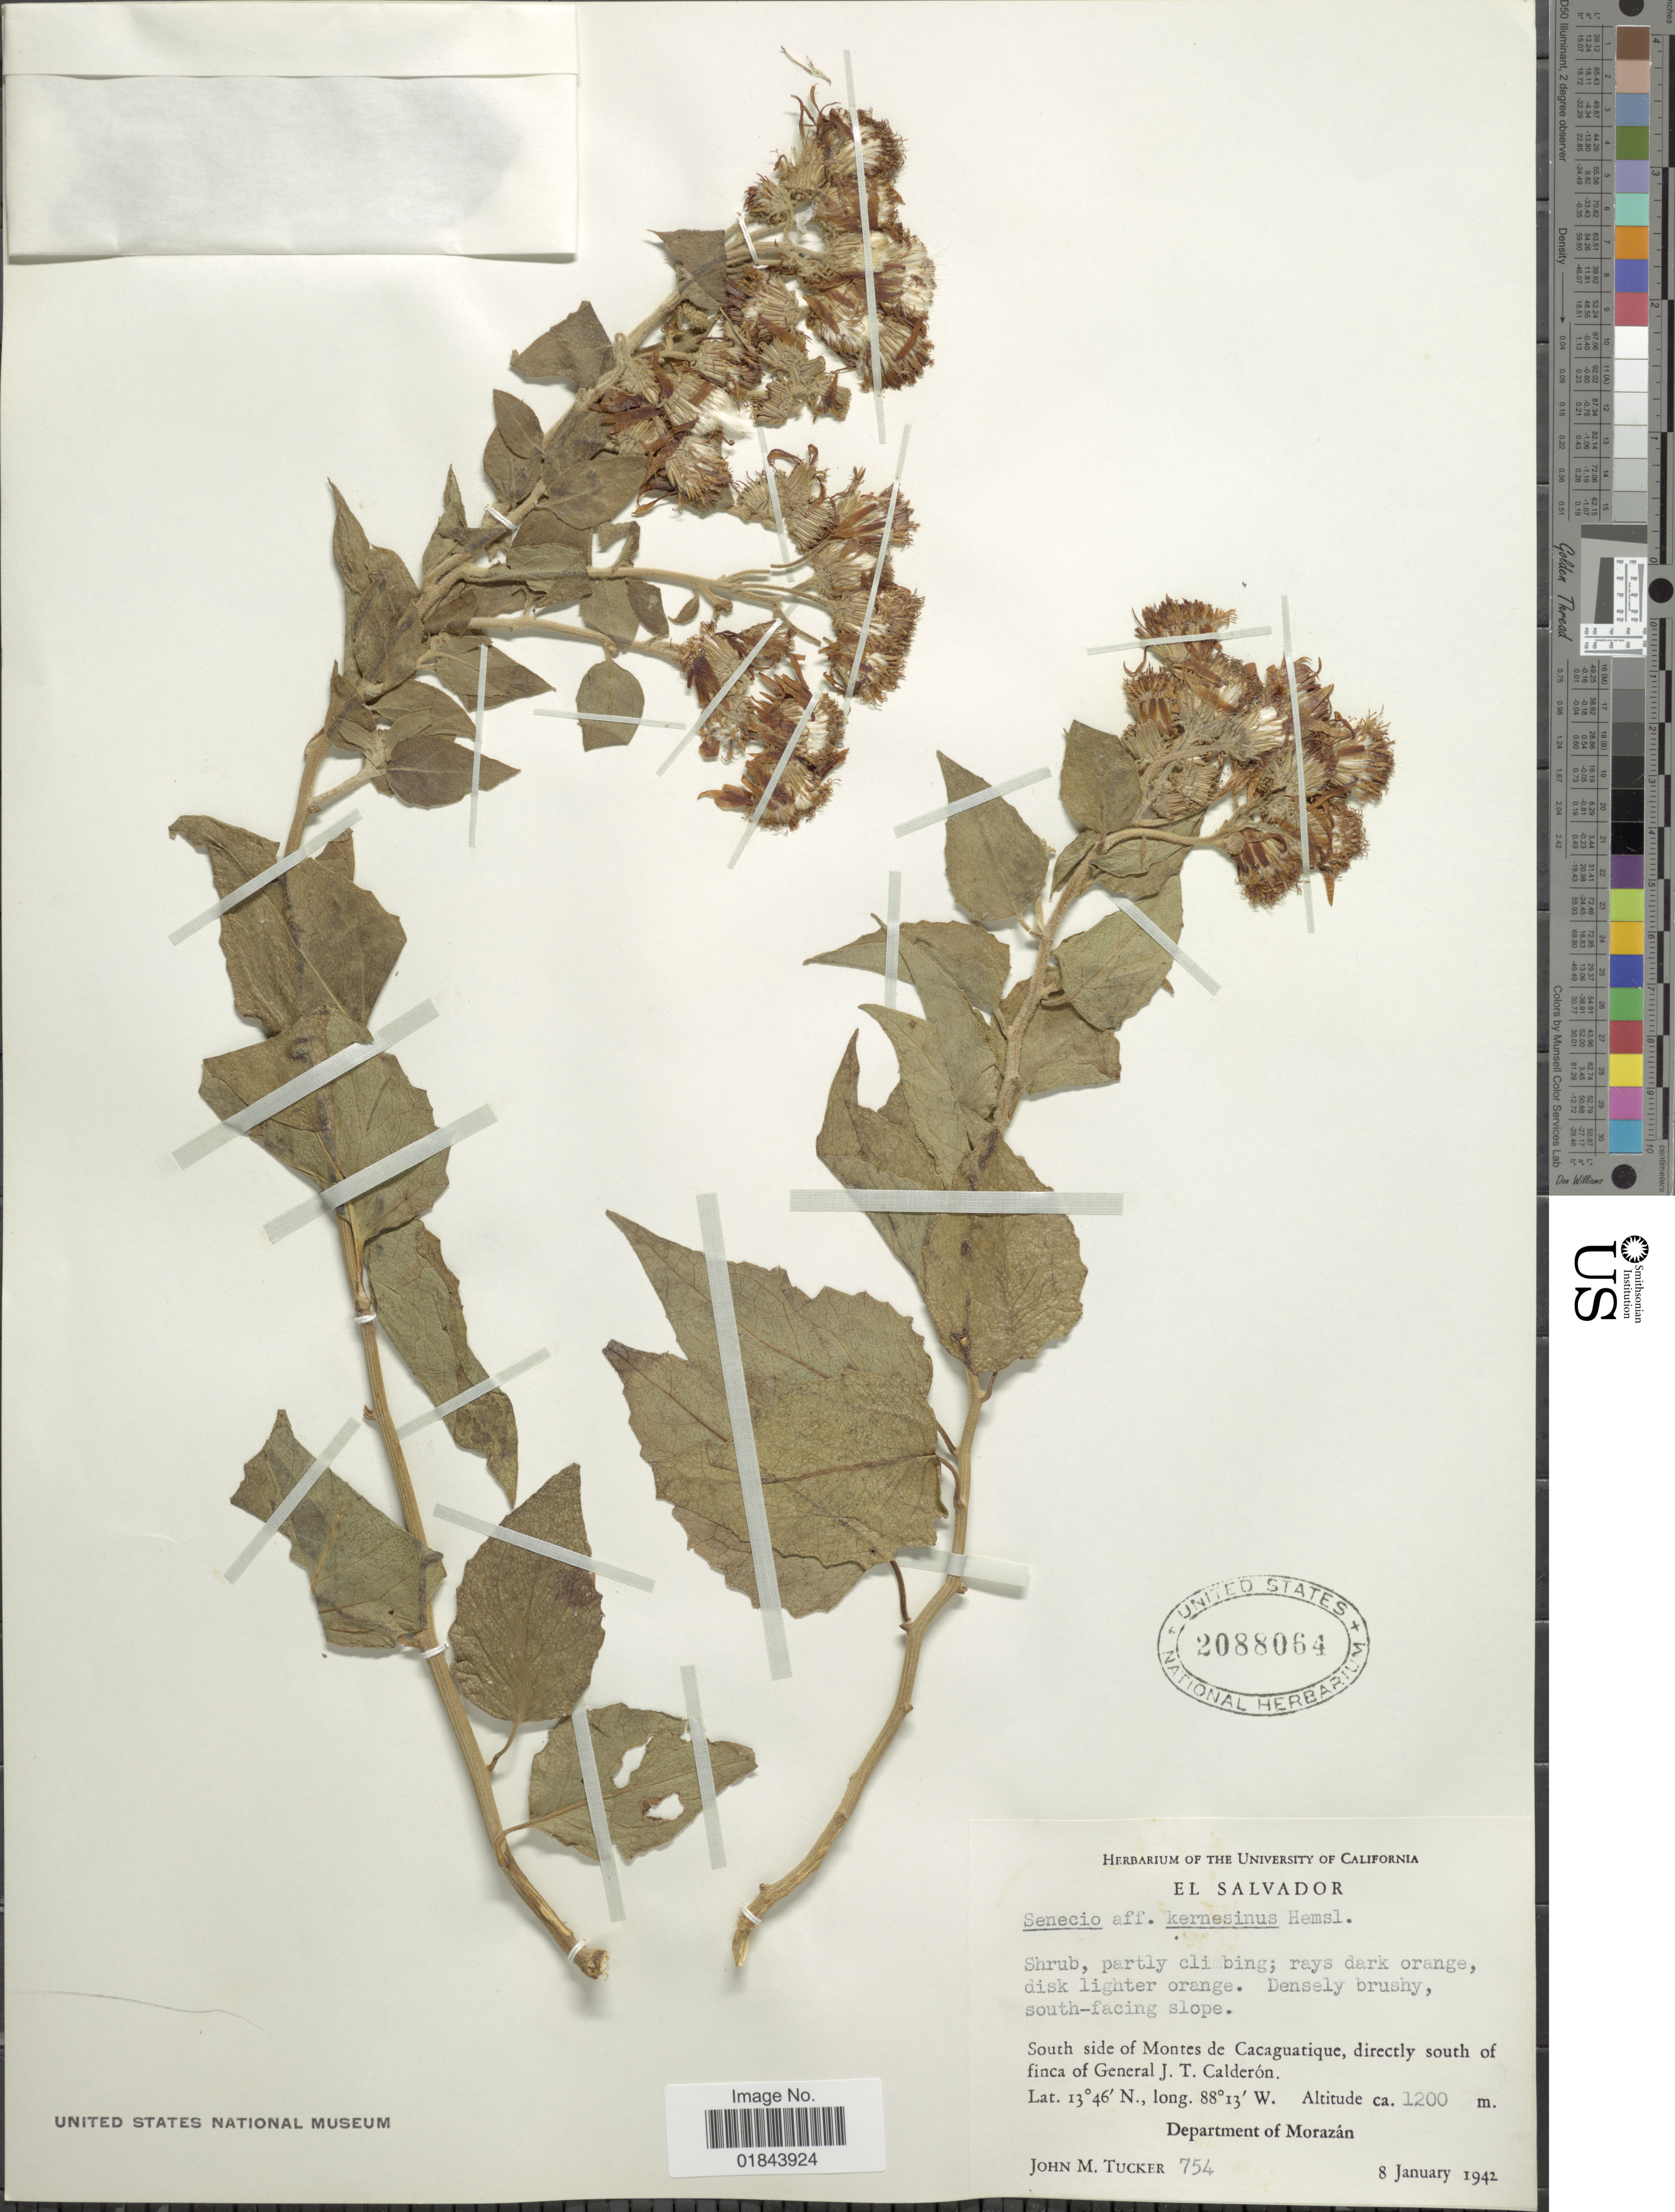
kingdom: Plantae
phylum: Tracheophyta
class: Magnoliopsida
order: Asterales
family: Asteraceae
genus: Pseudogynoxys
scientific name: Pseudogynoxys haenkei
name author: (DC.) Cabrera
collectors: J. M. Tucker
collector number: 754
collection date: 1942-01-08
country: El Salvador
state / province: Morazan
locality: Densely brushy, south-facing slope, South side of Montes de Cacaguatique, directly south of finca of General, J.T. Calderón, Department of Morazán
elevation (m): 1200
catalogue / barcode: US 2088064